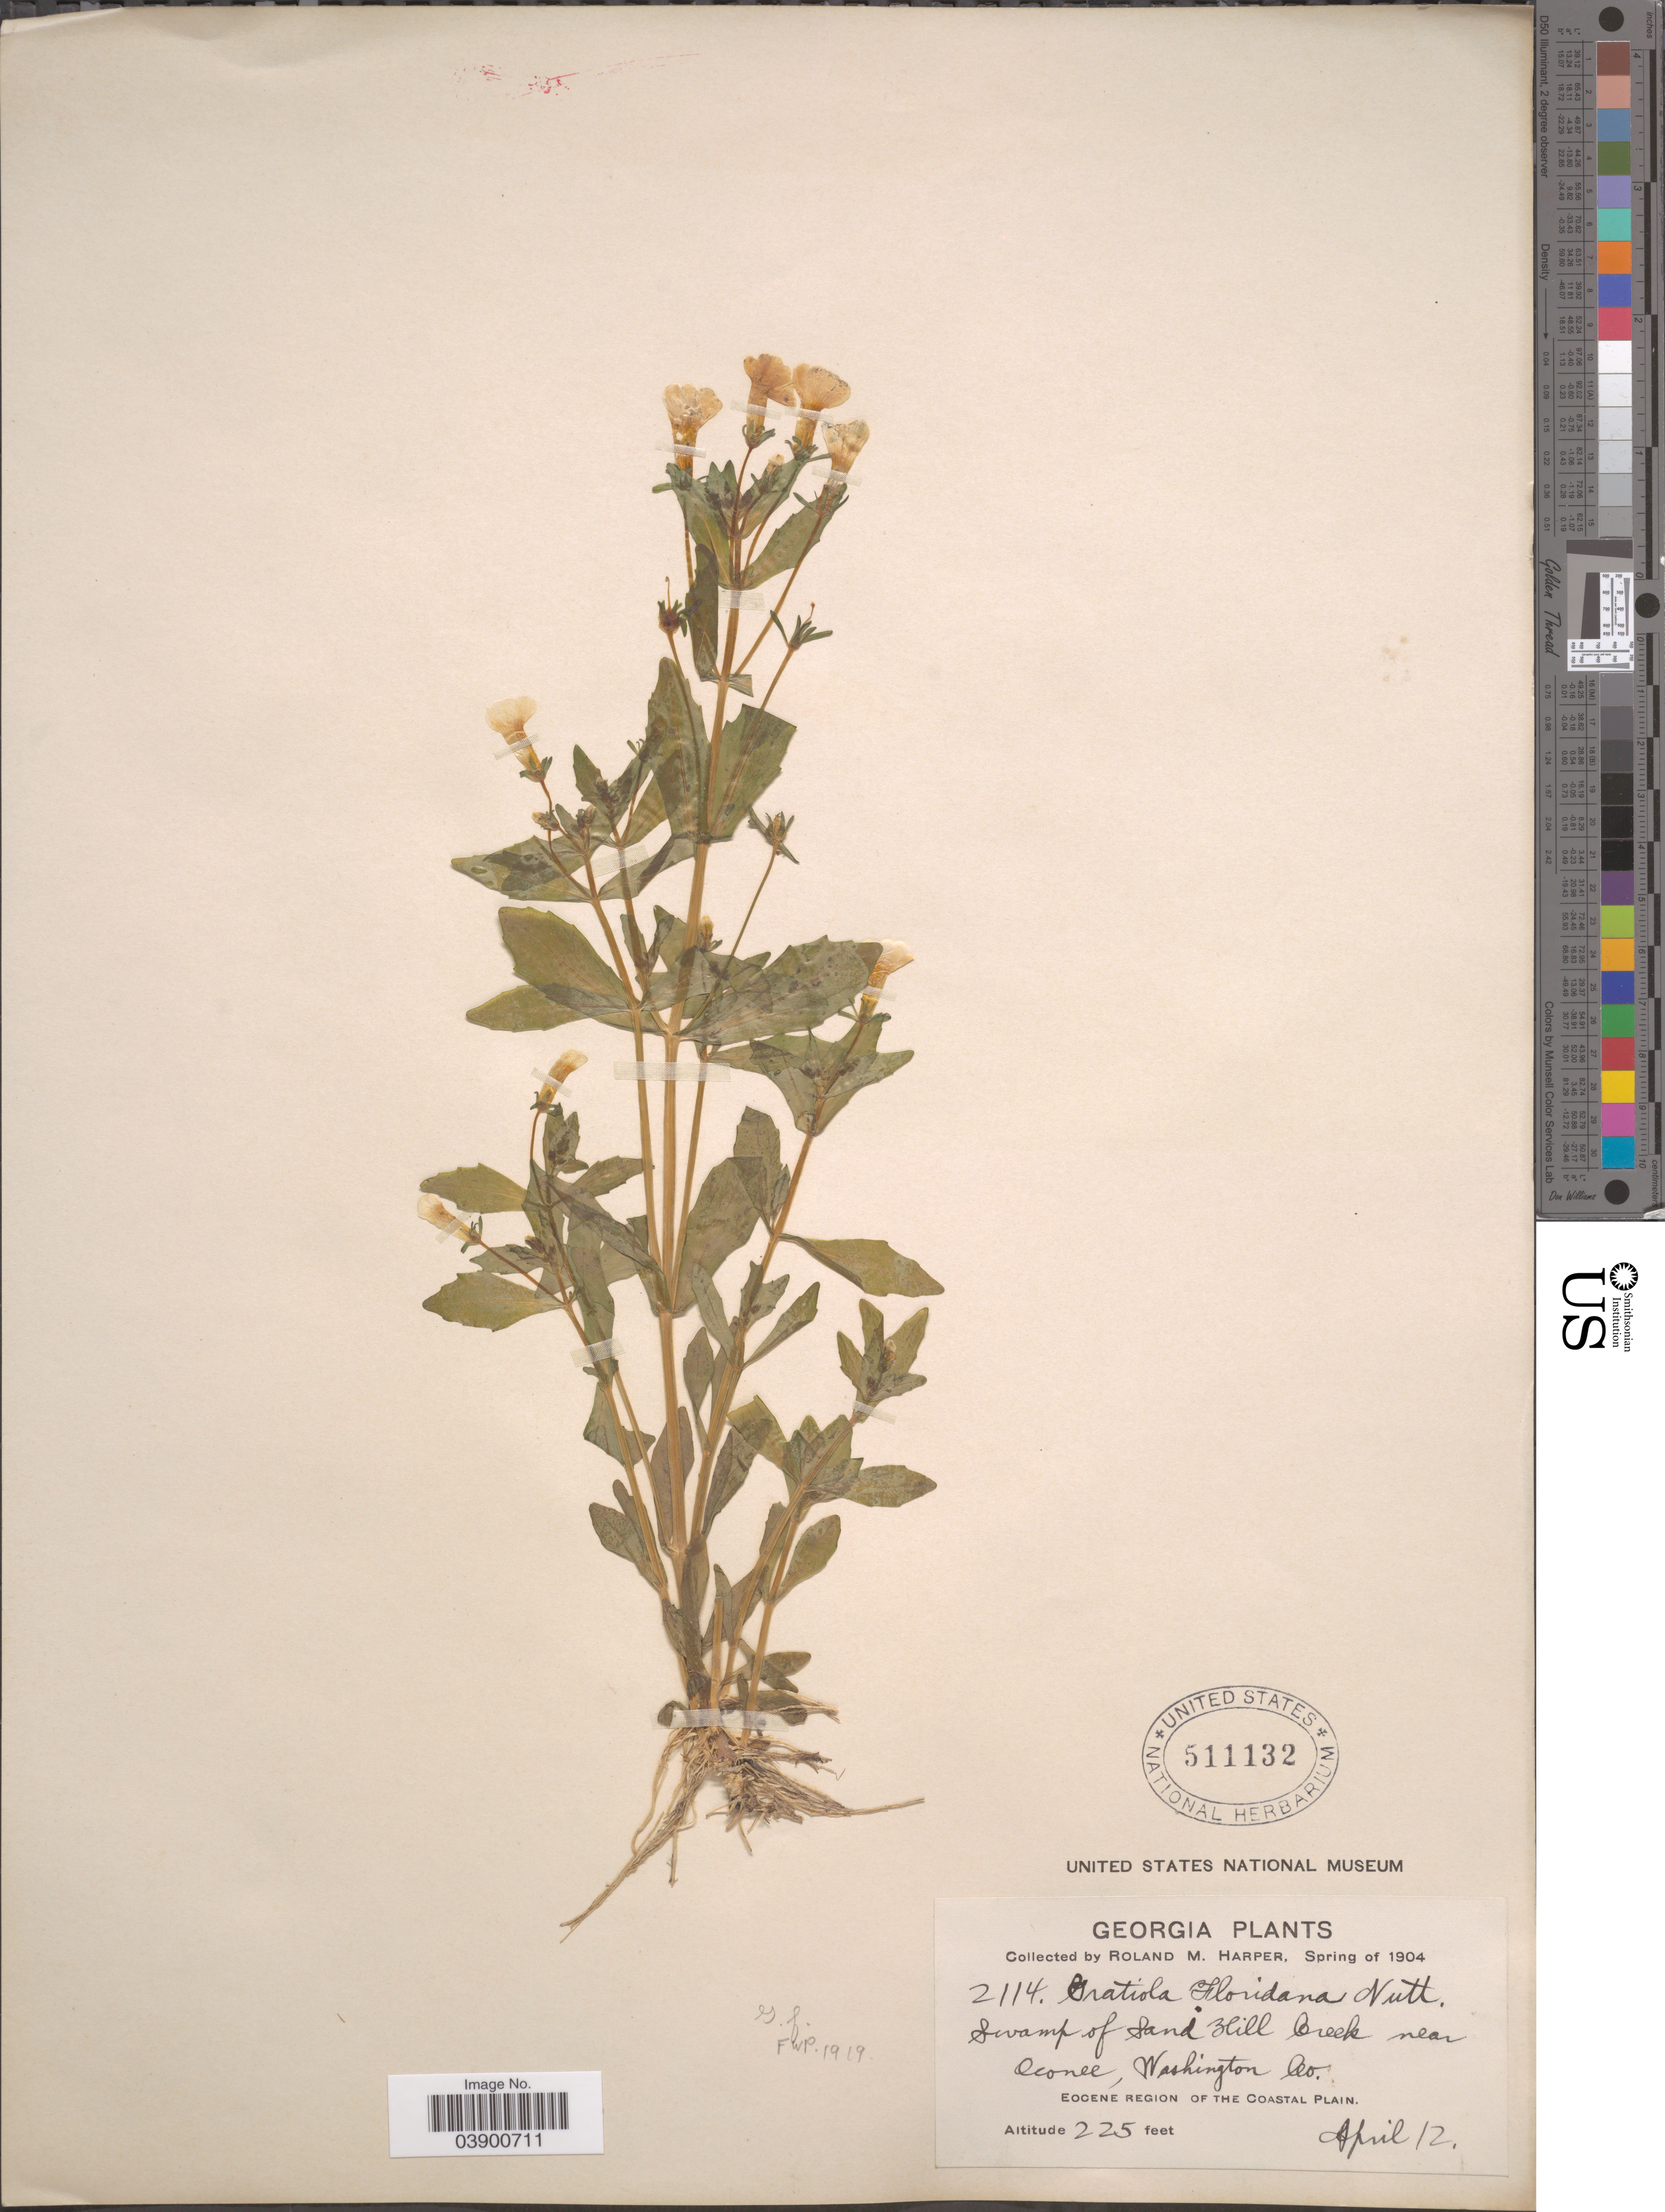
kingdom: Plantae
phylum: Tracheophyta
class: Magnoliopsida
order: Lamiales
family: Plantaginaceae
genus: Gratiola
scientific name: Gratiola floridana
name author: Nutt.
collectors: R. M. Harper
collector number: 2114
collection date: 1904-04-12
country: United States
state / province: Georgia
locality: Swamp of Sand Hill Creek near Oconee, Washington Co. Eocene Region of the Coastal Plain.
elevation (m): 69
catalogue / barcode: US 511132